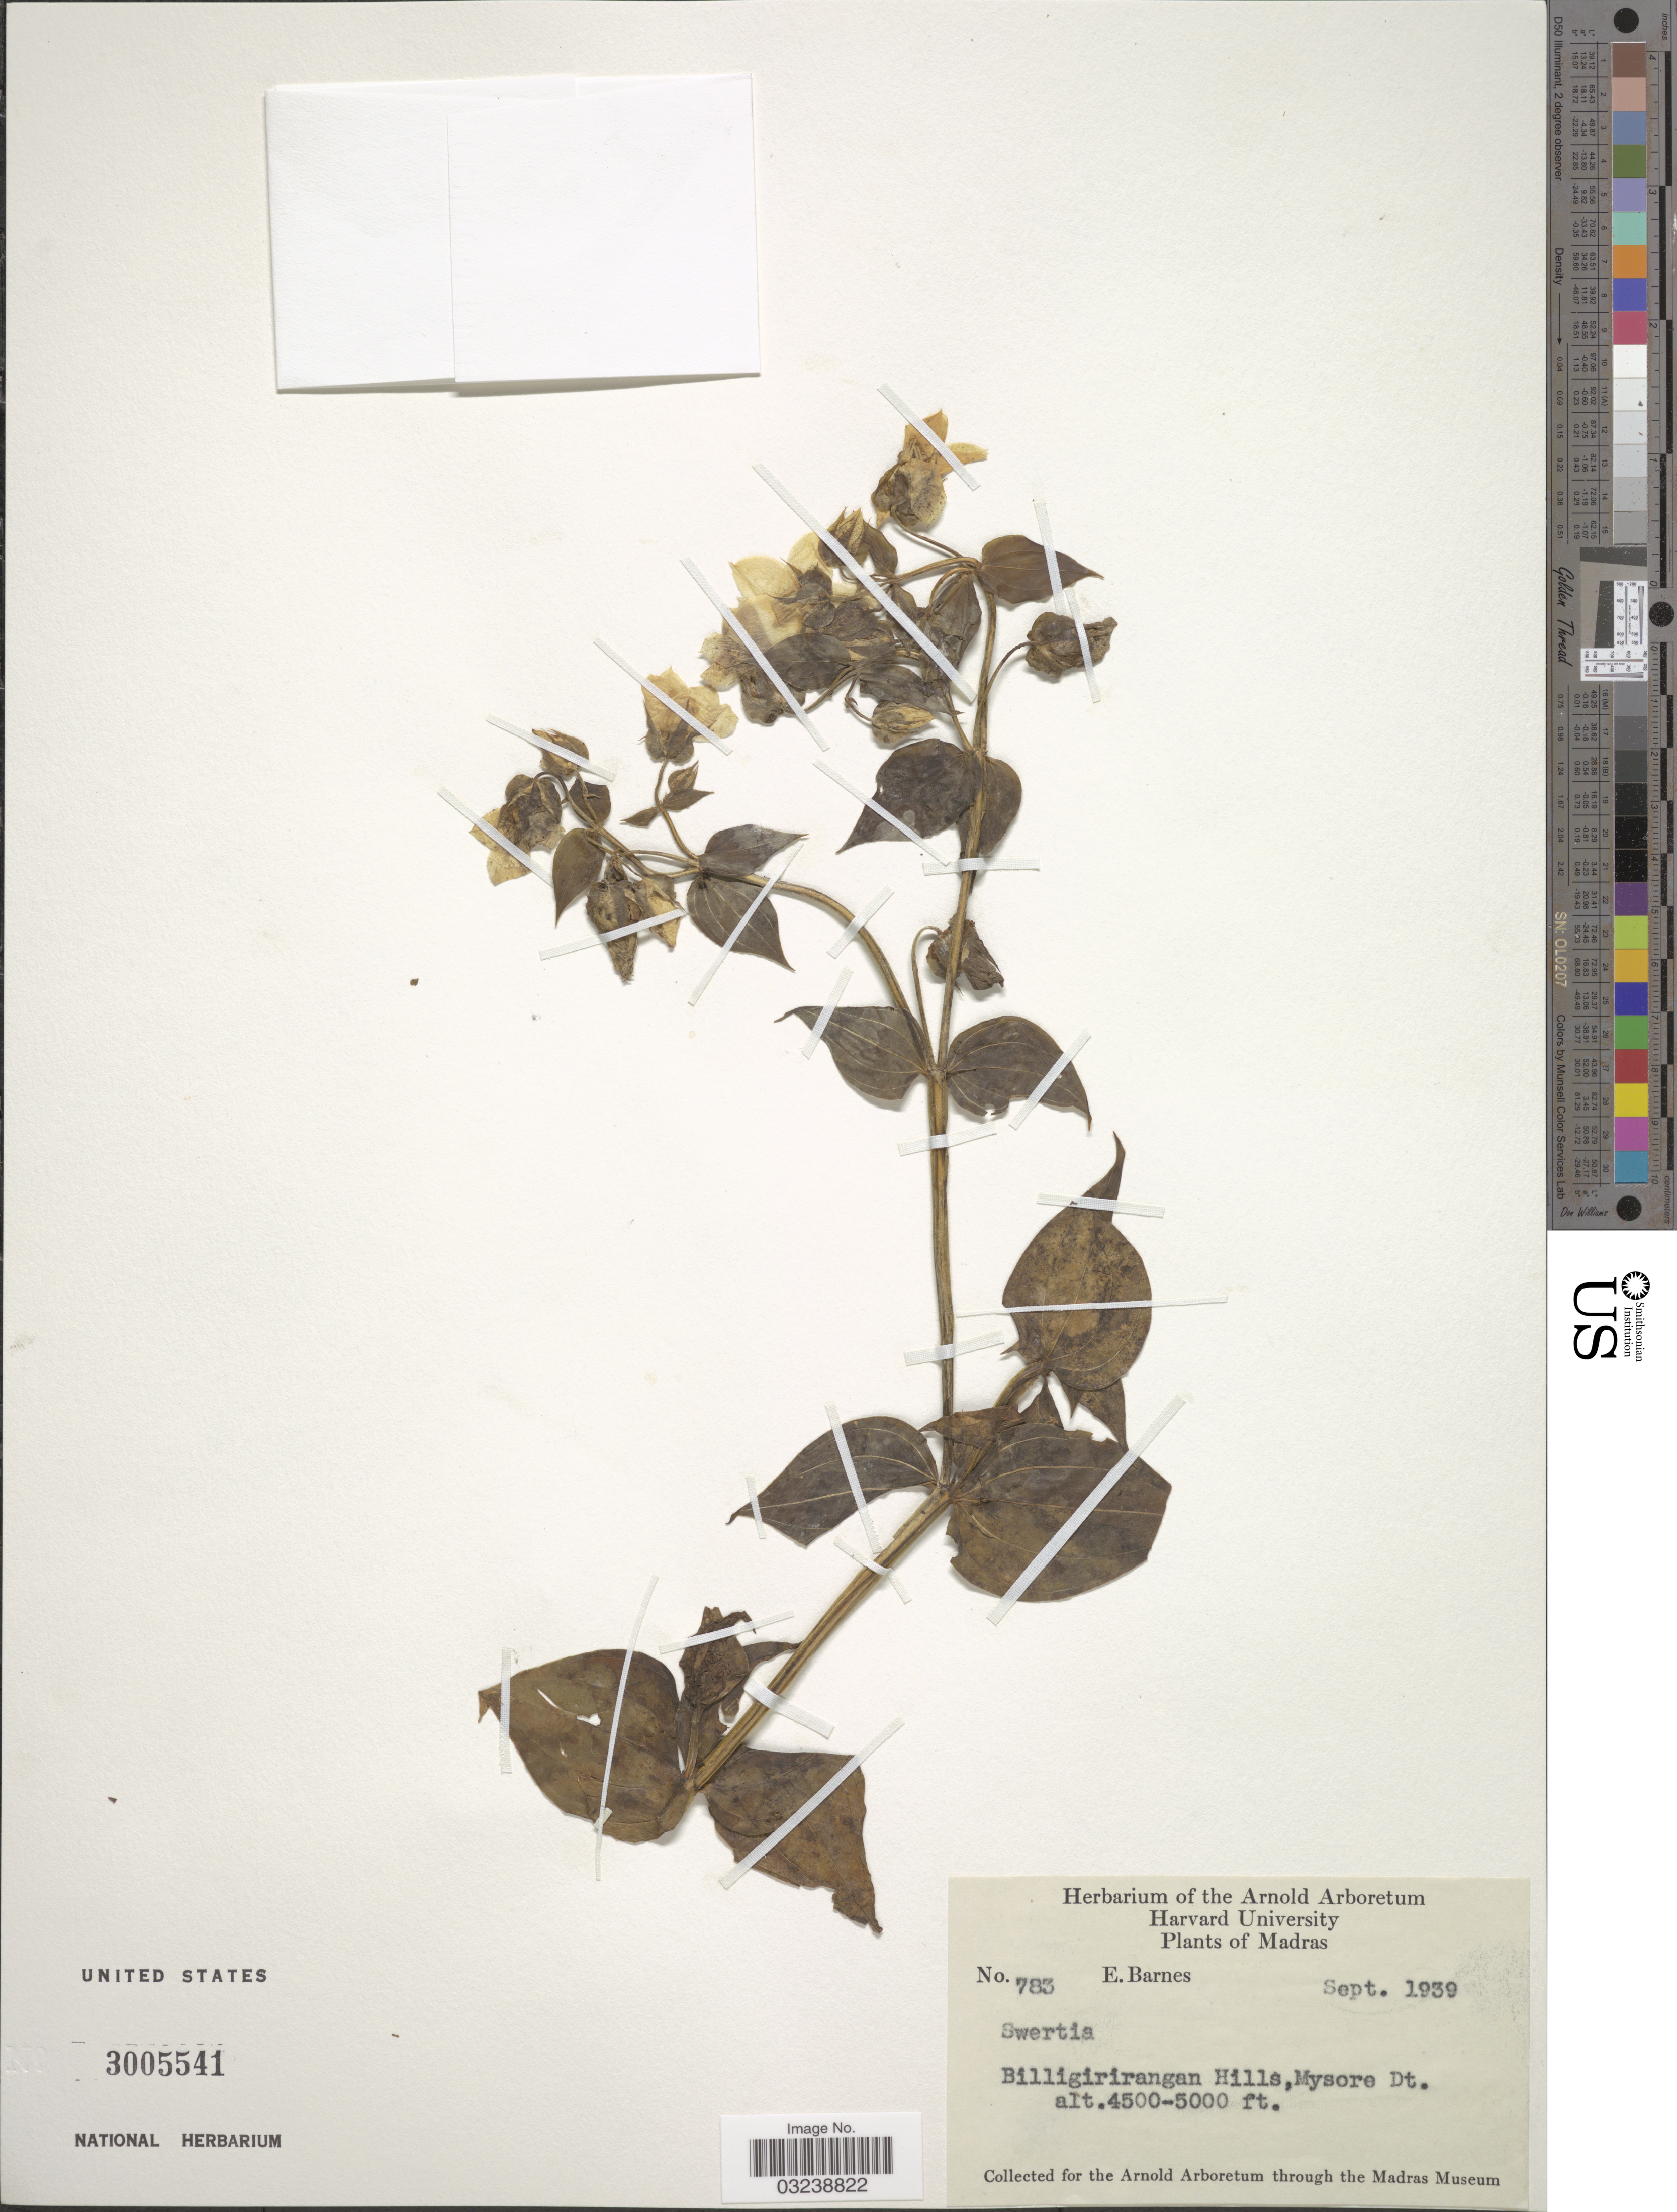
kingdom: Plantae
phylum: Tracheophyta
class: Magnoliopsida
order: Gentianales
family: Gentianaceae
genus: Swertia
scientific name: Swertia sp.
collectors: E. Barnes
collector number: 783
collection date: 1937-09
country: India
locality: Madras. Billigirirangan Hills, Mysore Dt.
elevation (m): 1372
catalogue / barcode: US 3005541